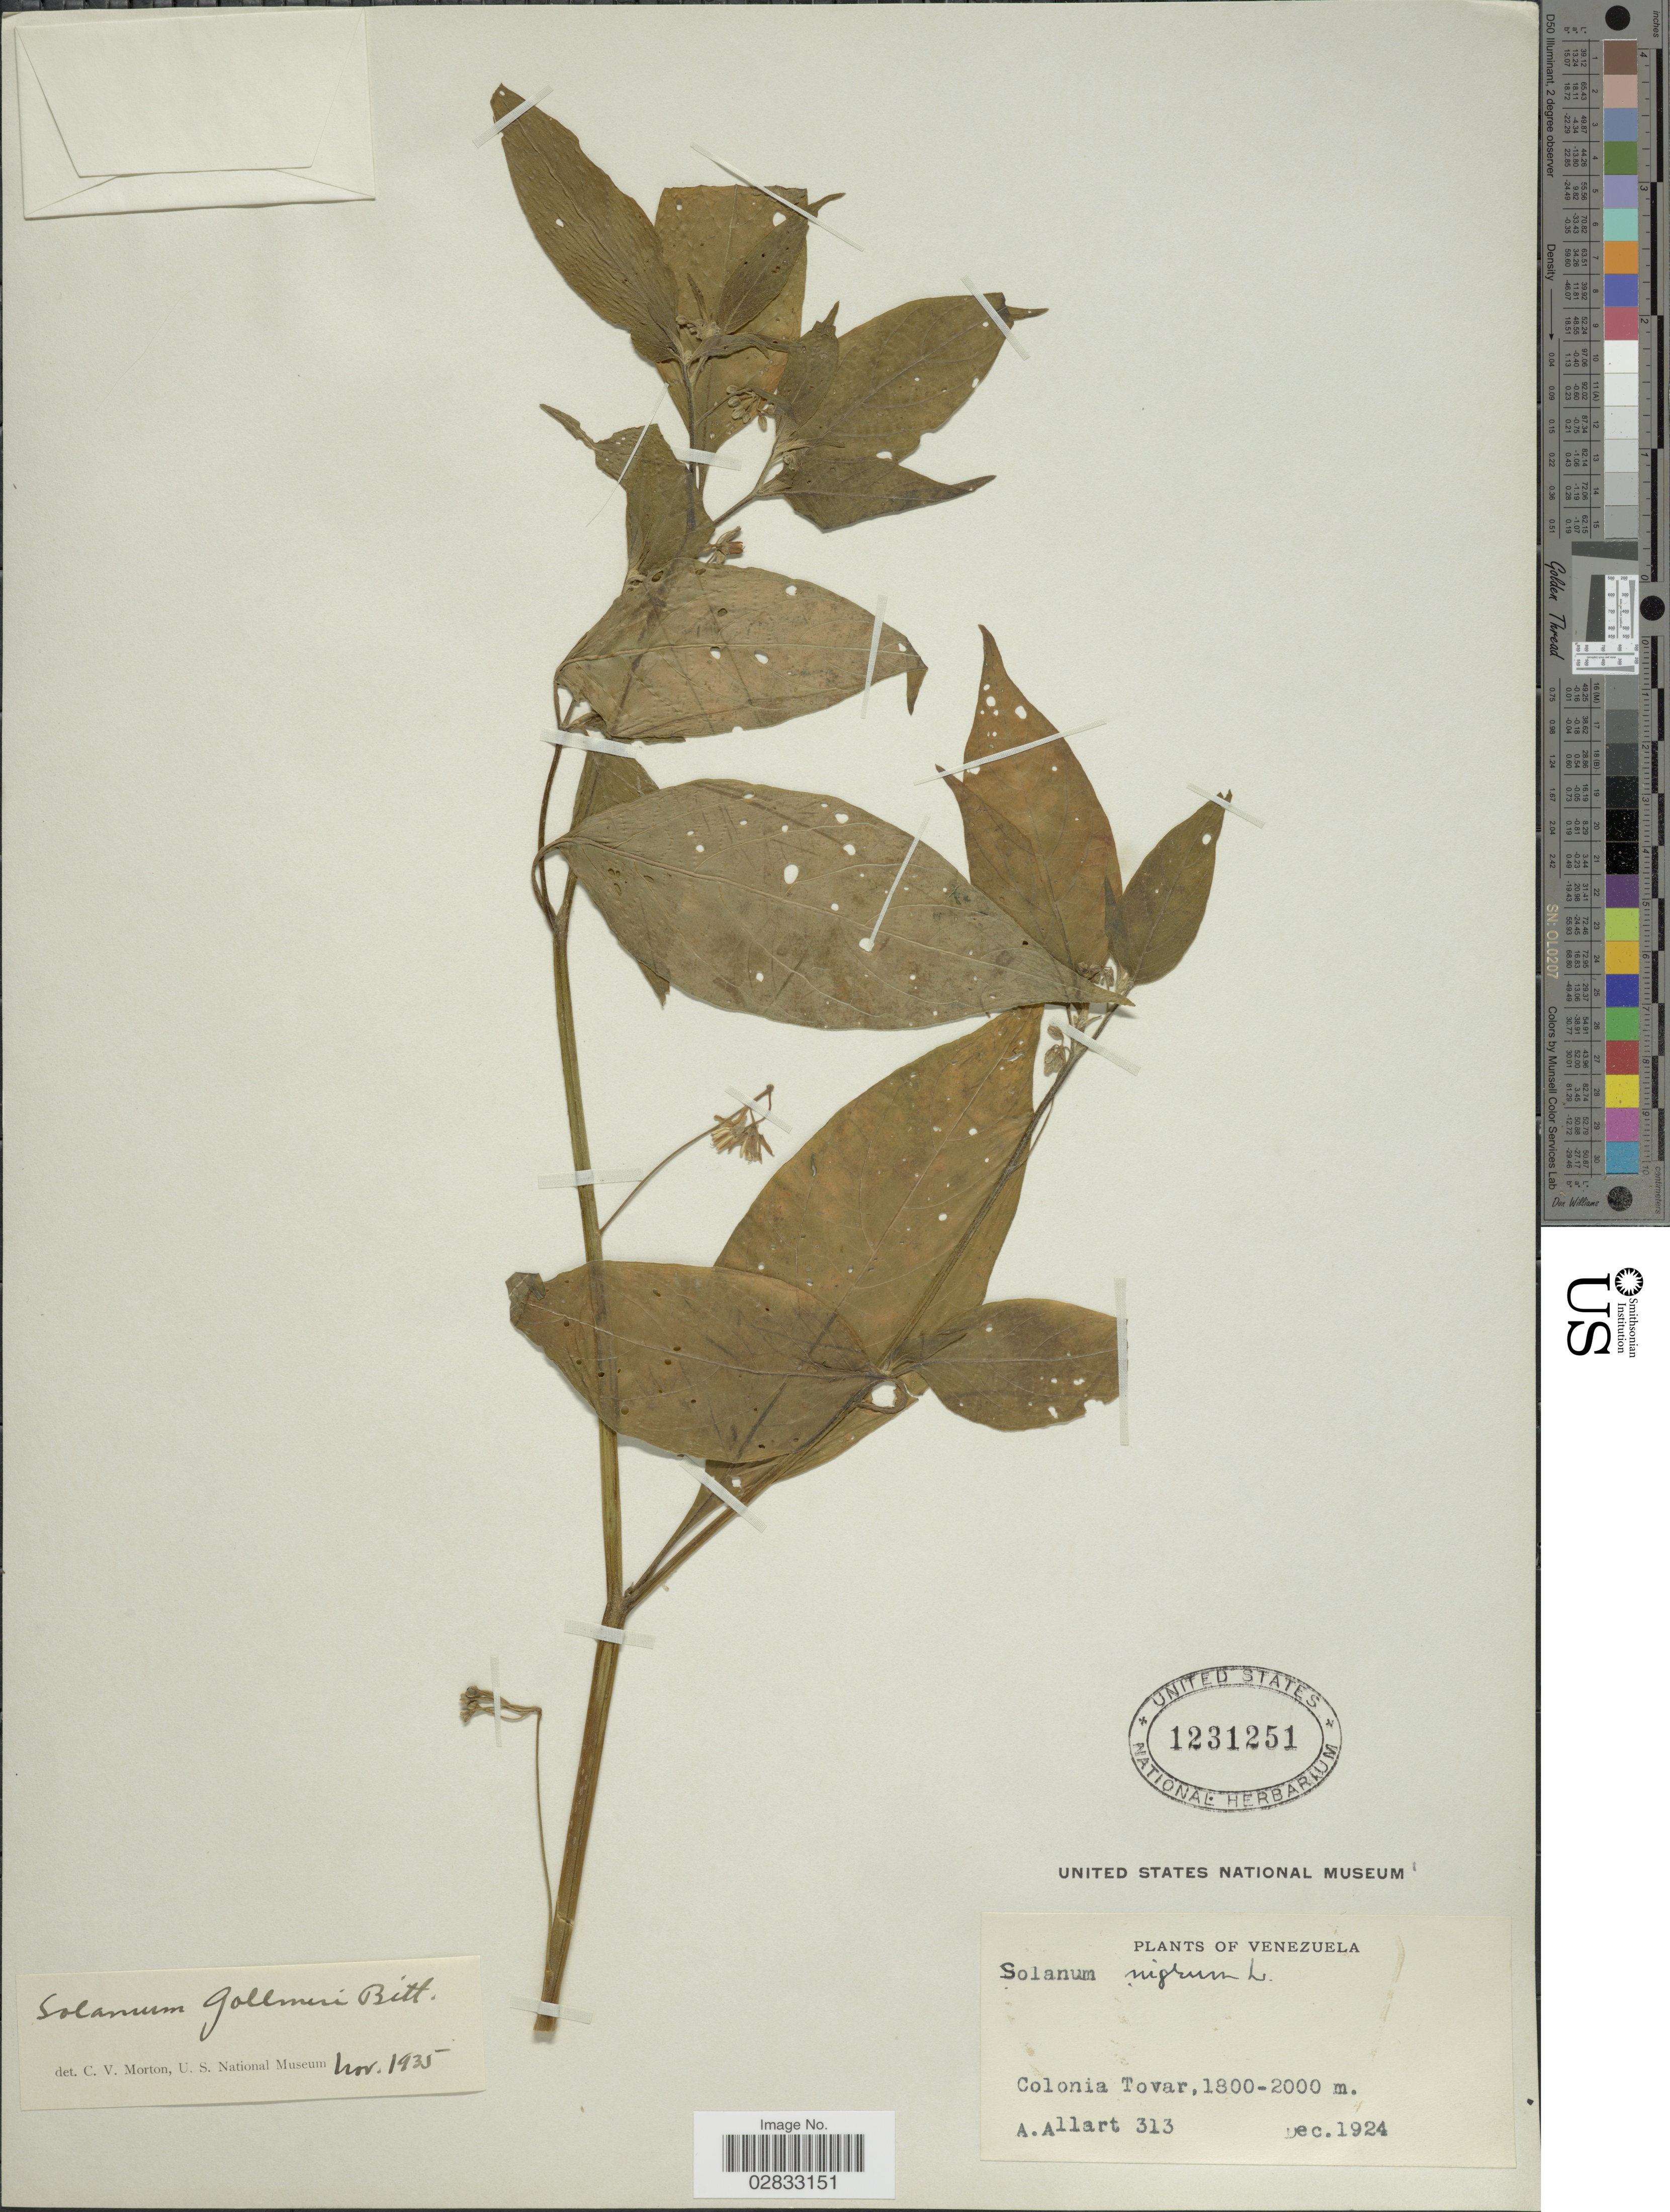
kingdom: Plantae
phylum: Tracheophyta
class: Magnoliopsida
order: Solanales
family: Solanaceae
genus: Solanum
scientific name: Solanum gollmeri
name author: Bitter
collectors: A. Allart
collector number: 313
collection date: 1924-12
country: Venezuela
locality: Colonia Tovar.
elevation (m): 1800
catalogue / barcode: US 1231251